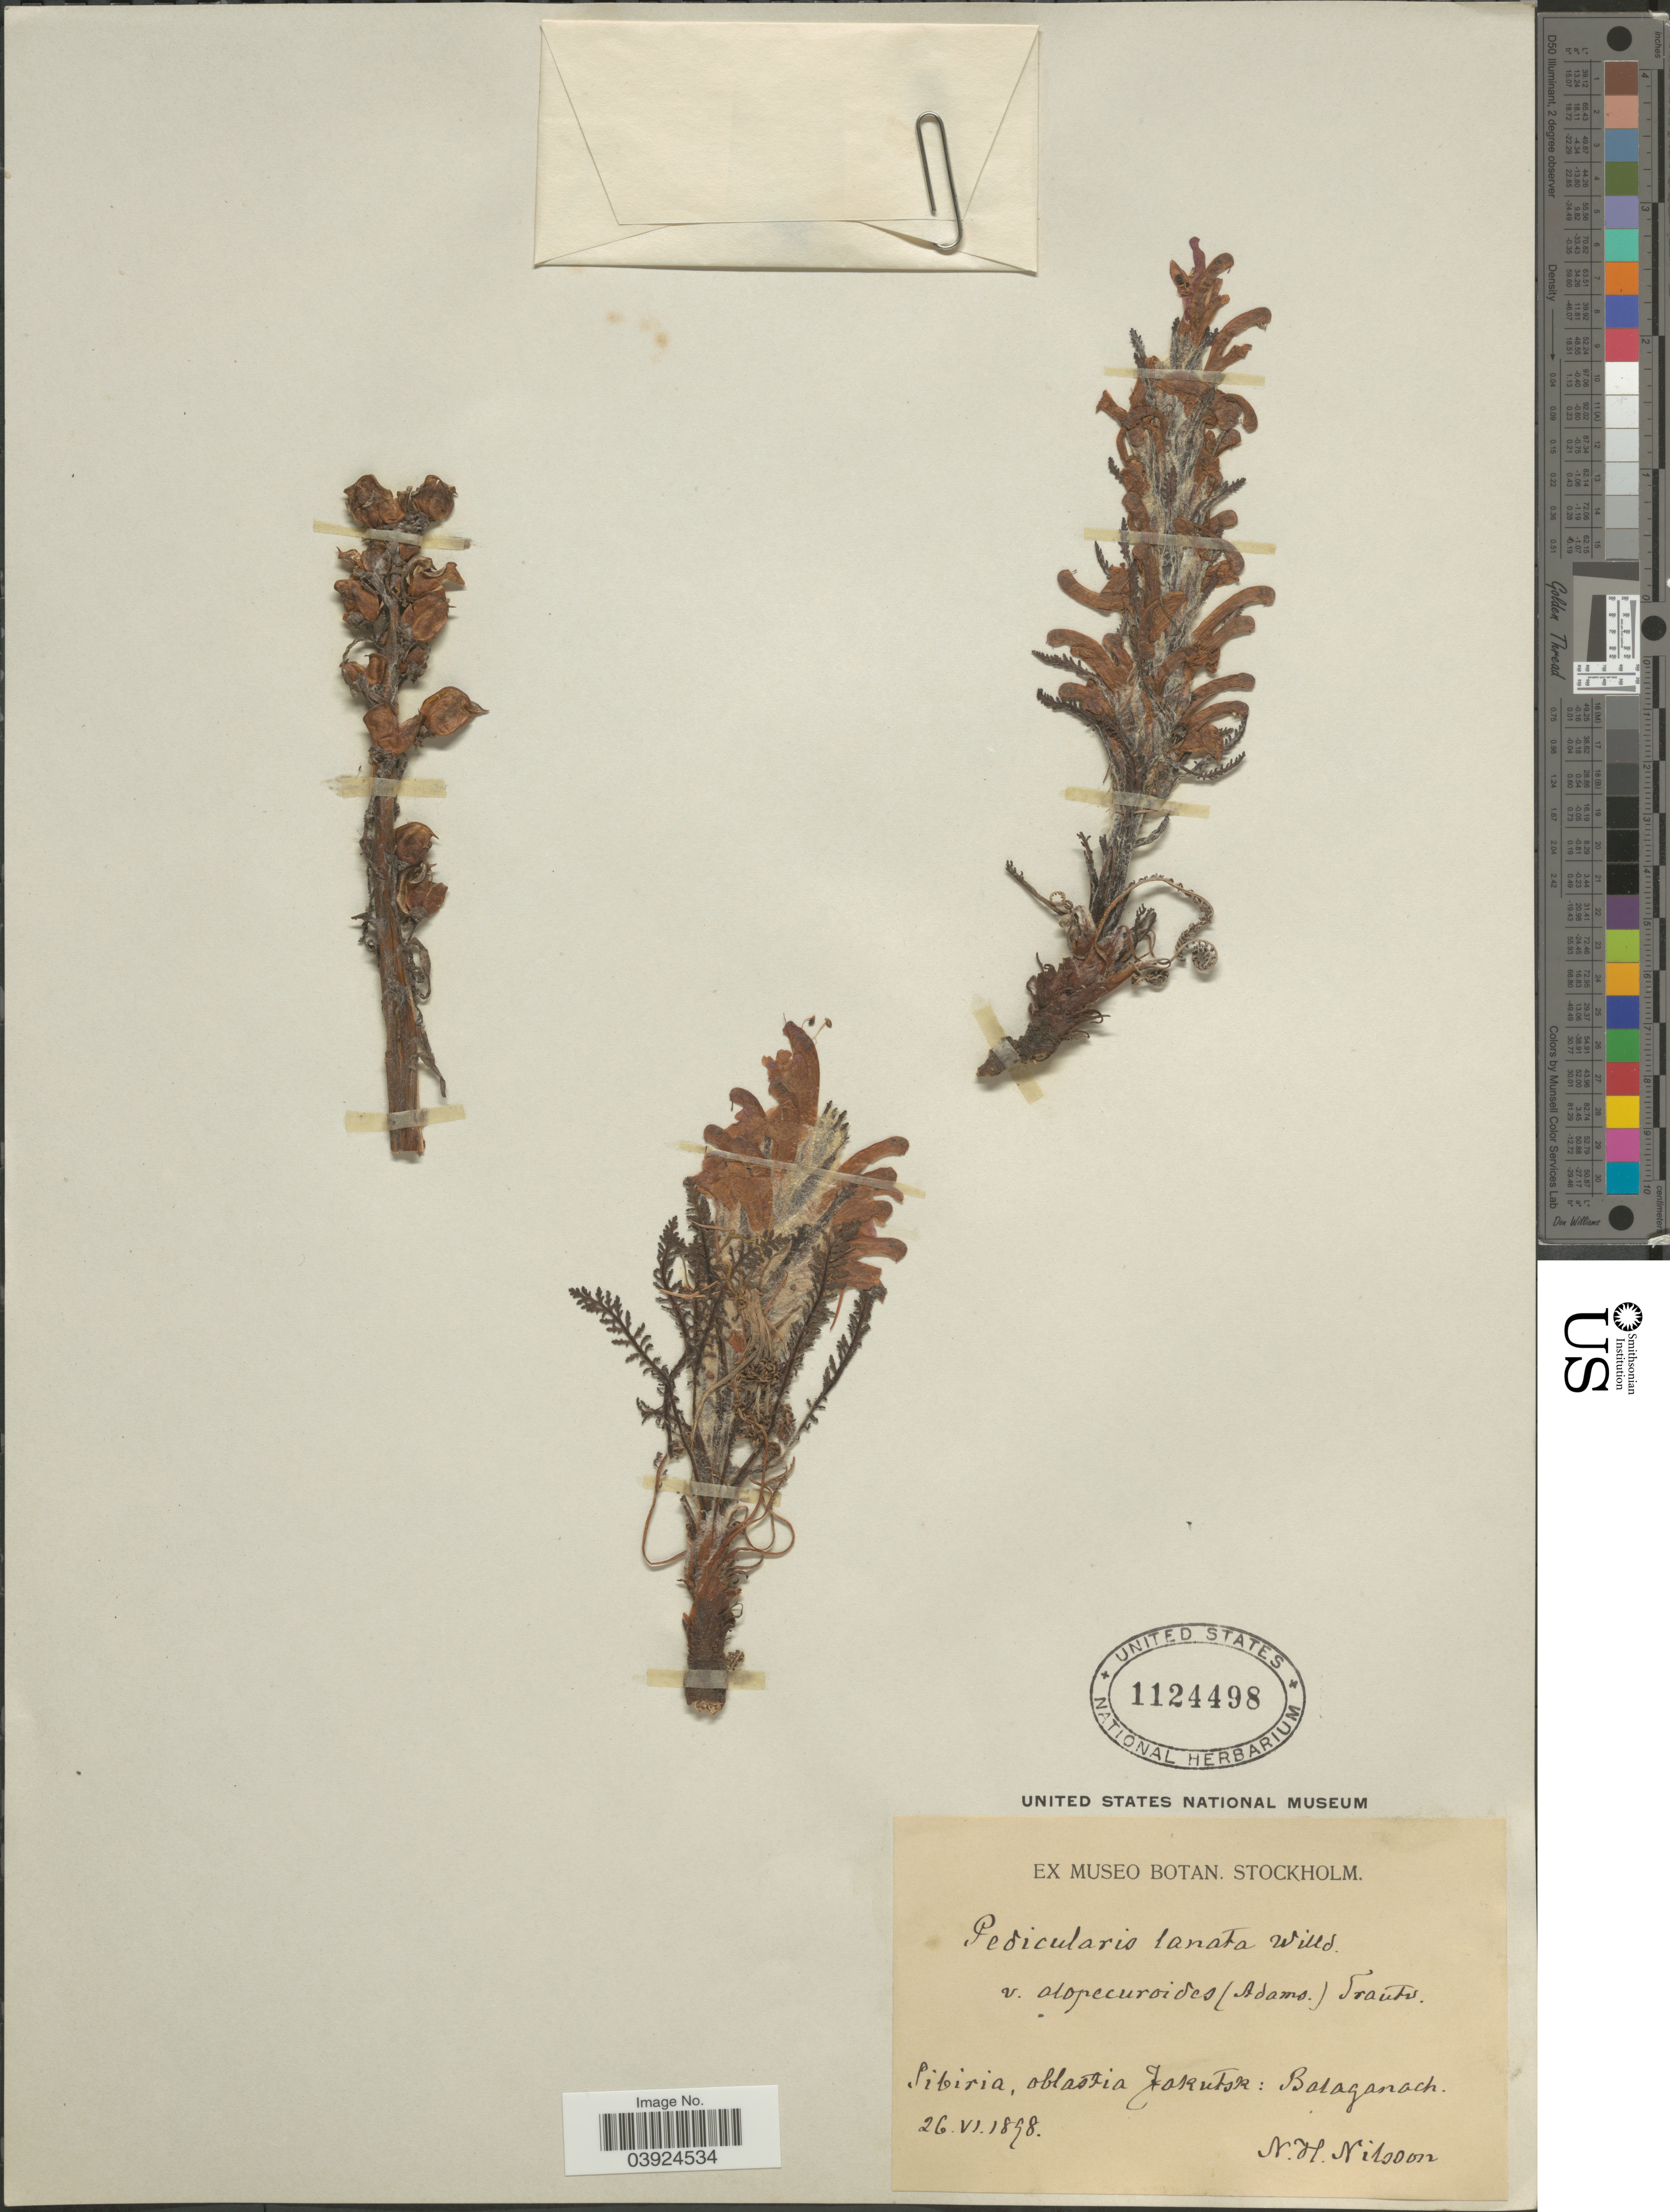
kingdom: Plantae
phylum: Tracheophyta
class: Magnoliopsida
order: Lamiales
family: Orobanchaceae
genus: Pedicularis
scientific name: Pedicularis lanata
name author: Willd. ex Cham. & Schltdl.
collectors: N. H. Nilsson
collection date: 1898-06-26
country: Russian Federation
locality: Sibiria, oblastia Jakutsk: Balaganach.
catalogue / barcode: US 1124498